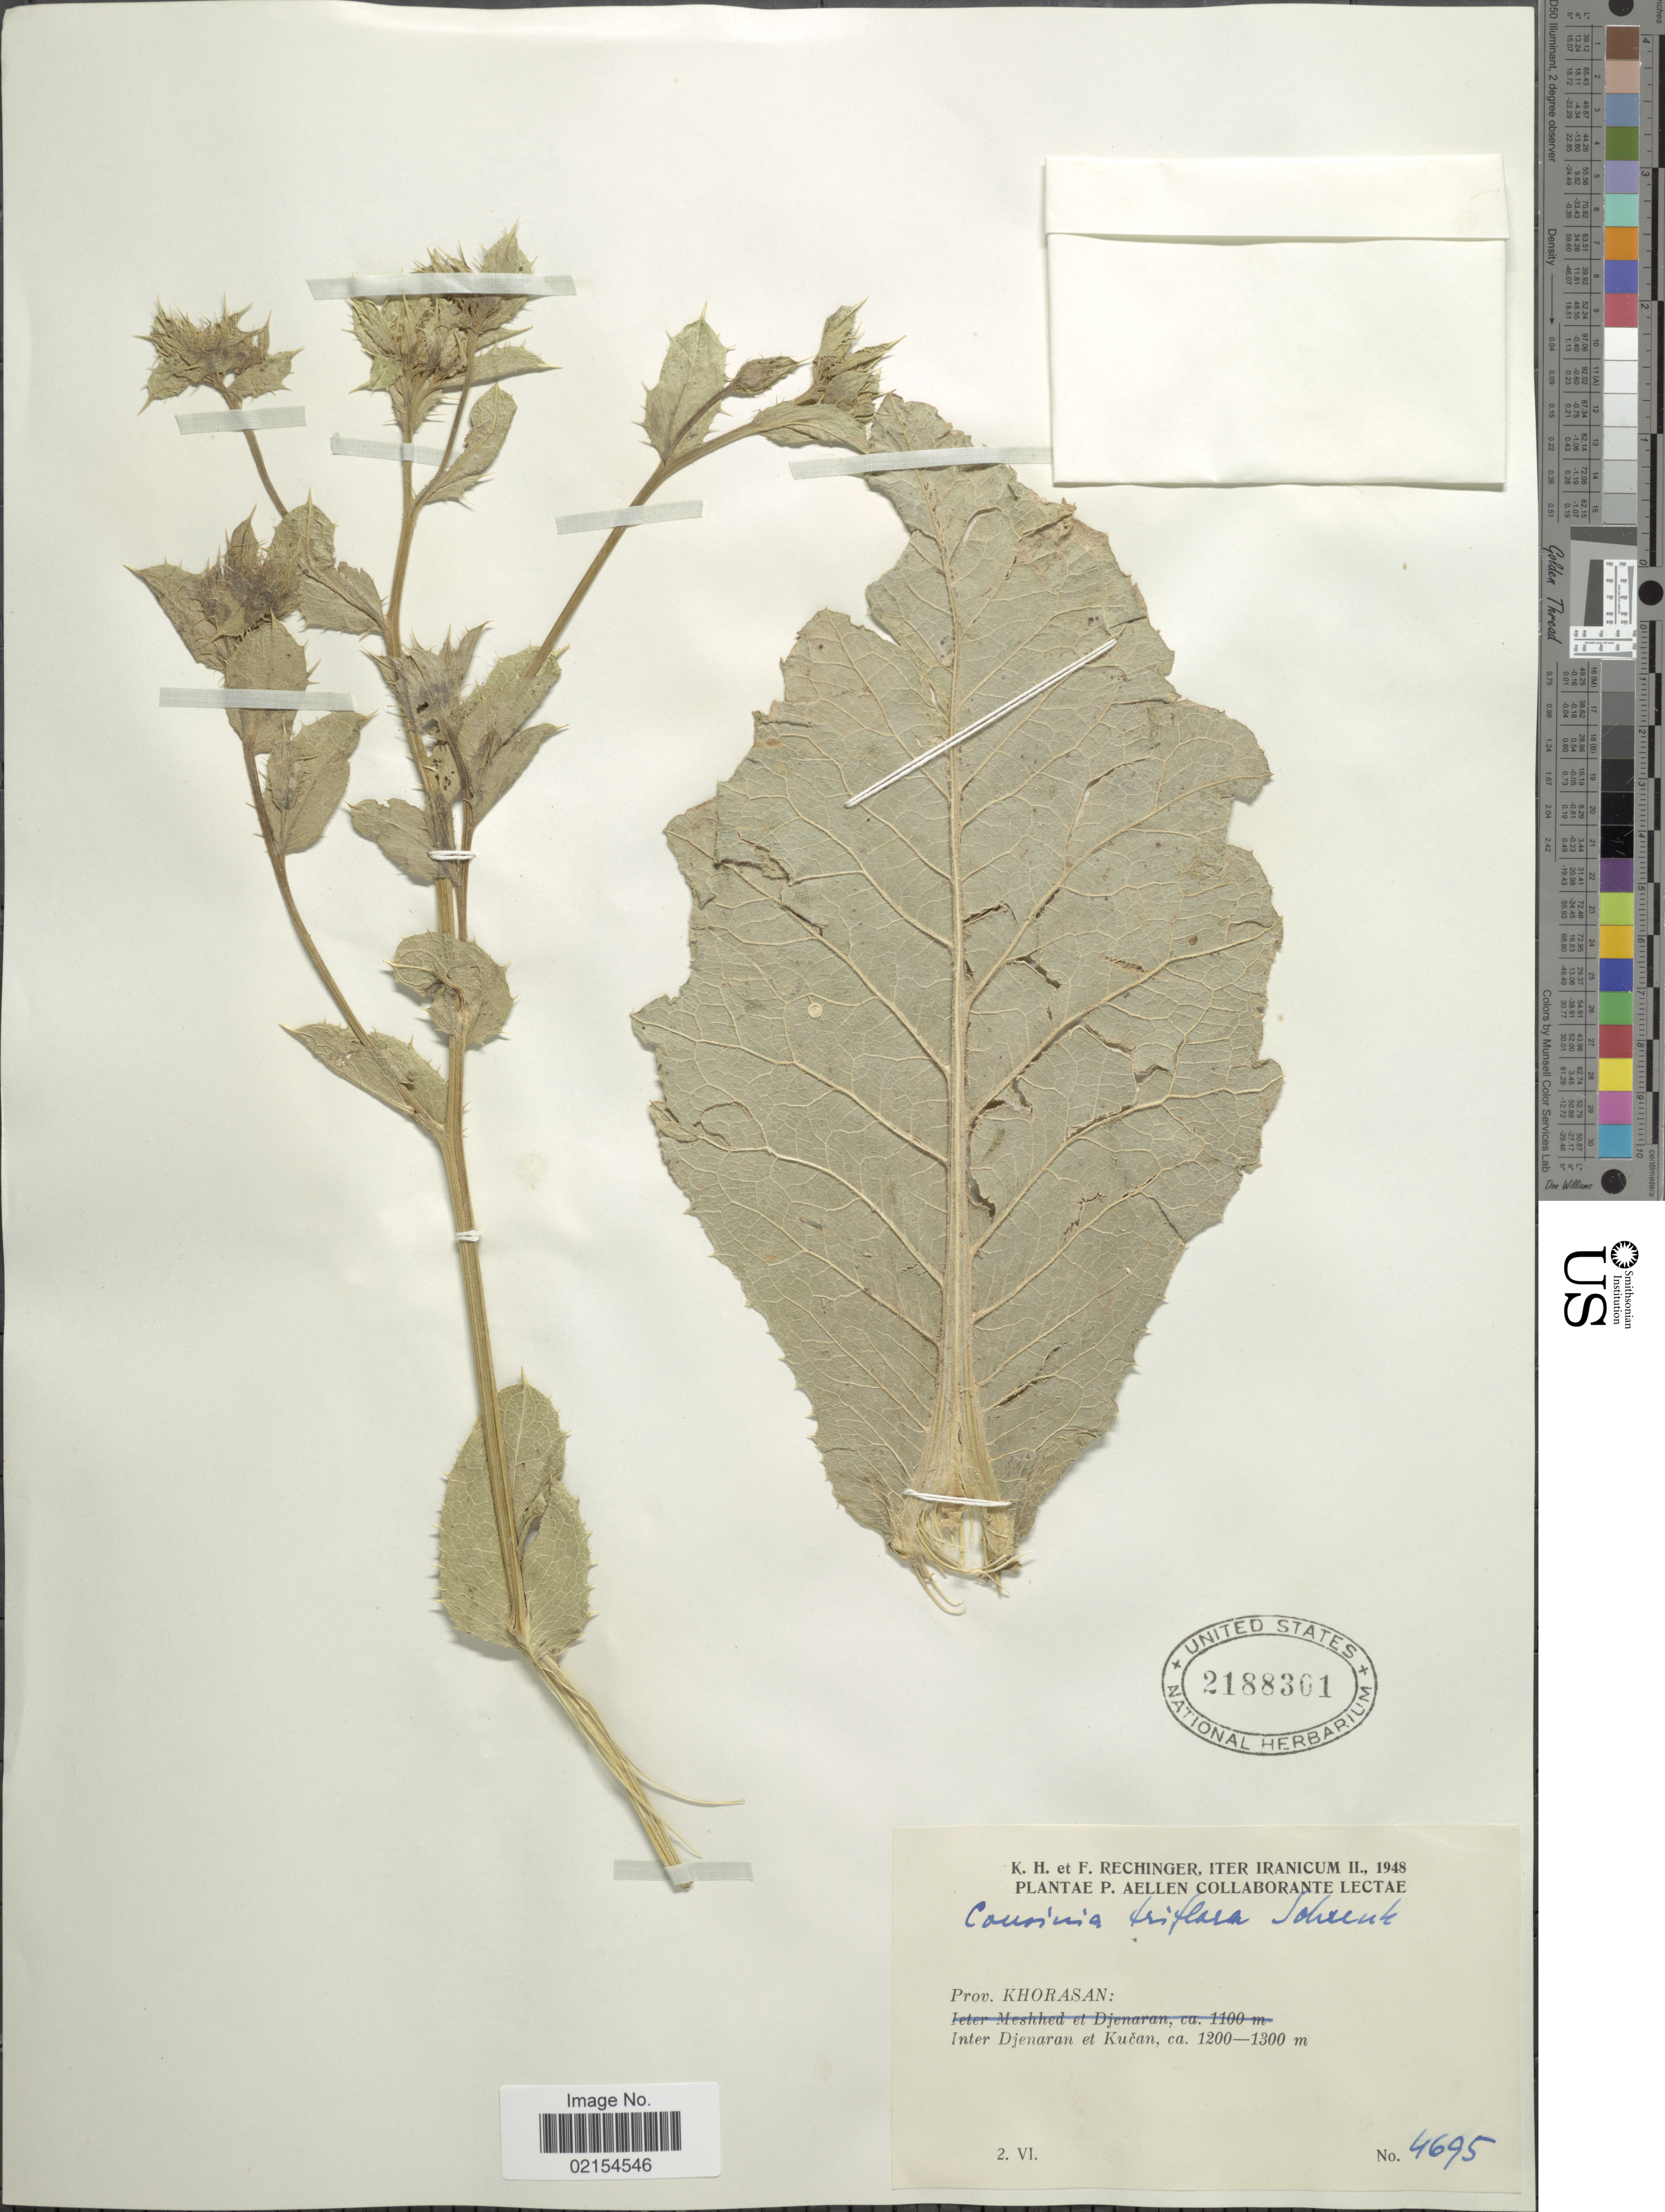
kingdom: Plantae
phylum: Tracheophyta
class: Magnoliopsida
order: Asterales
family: Asteraceae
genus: Cousinia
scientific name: Cousinia triflora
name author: Schrenk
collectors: K. H. Rechinger & F. Rechinger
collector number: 4695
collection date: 1948-06-02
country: Iran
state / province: Khorasan [obsolete]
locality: Iter Iranicum, Prov. Khorasan, Inter Djenaran et Kucan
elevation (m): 1200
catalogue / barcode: US 2188301